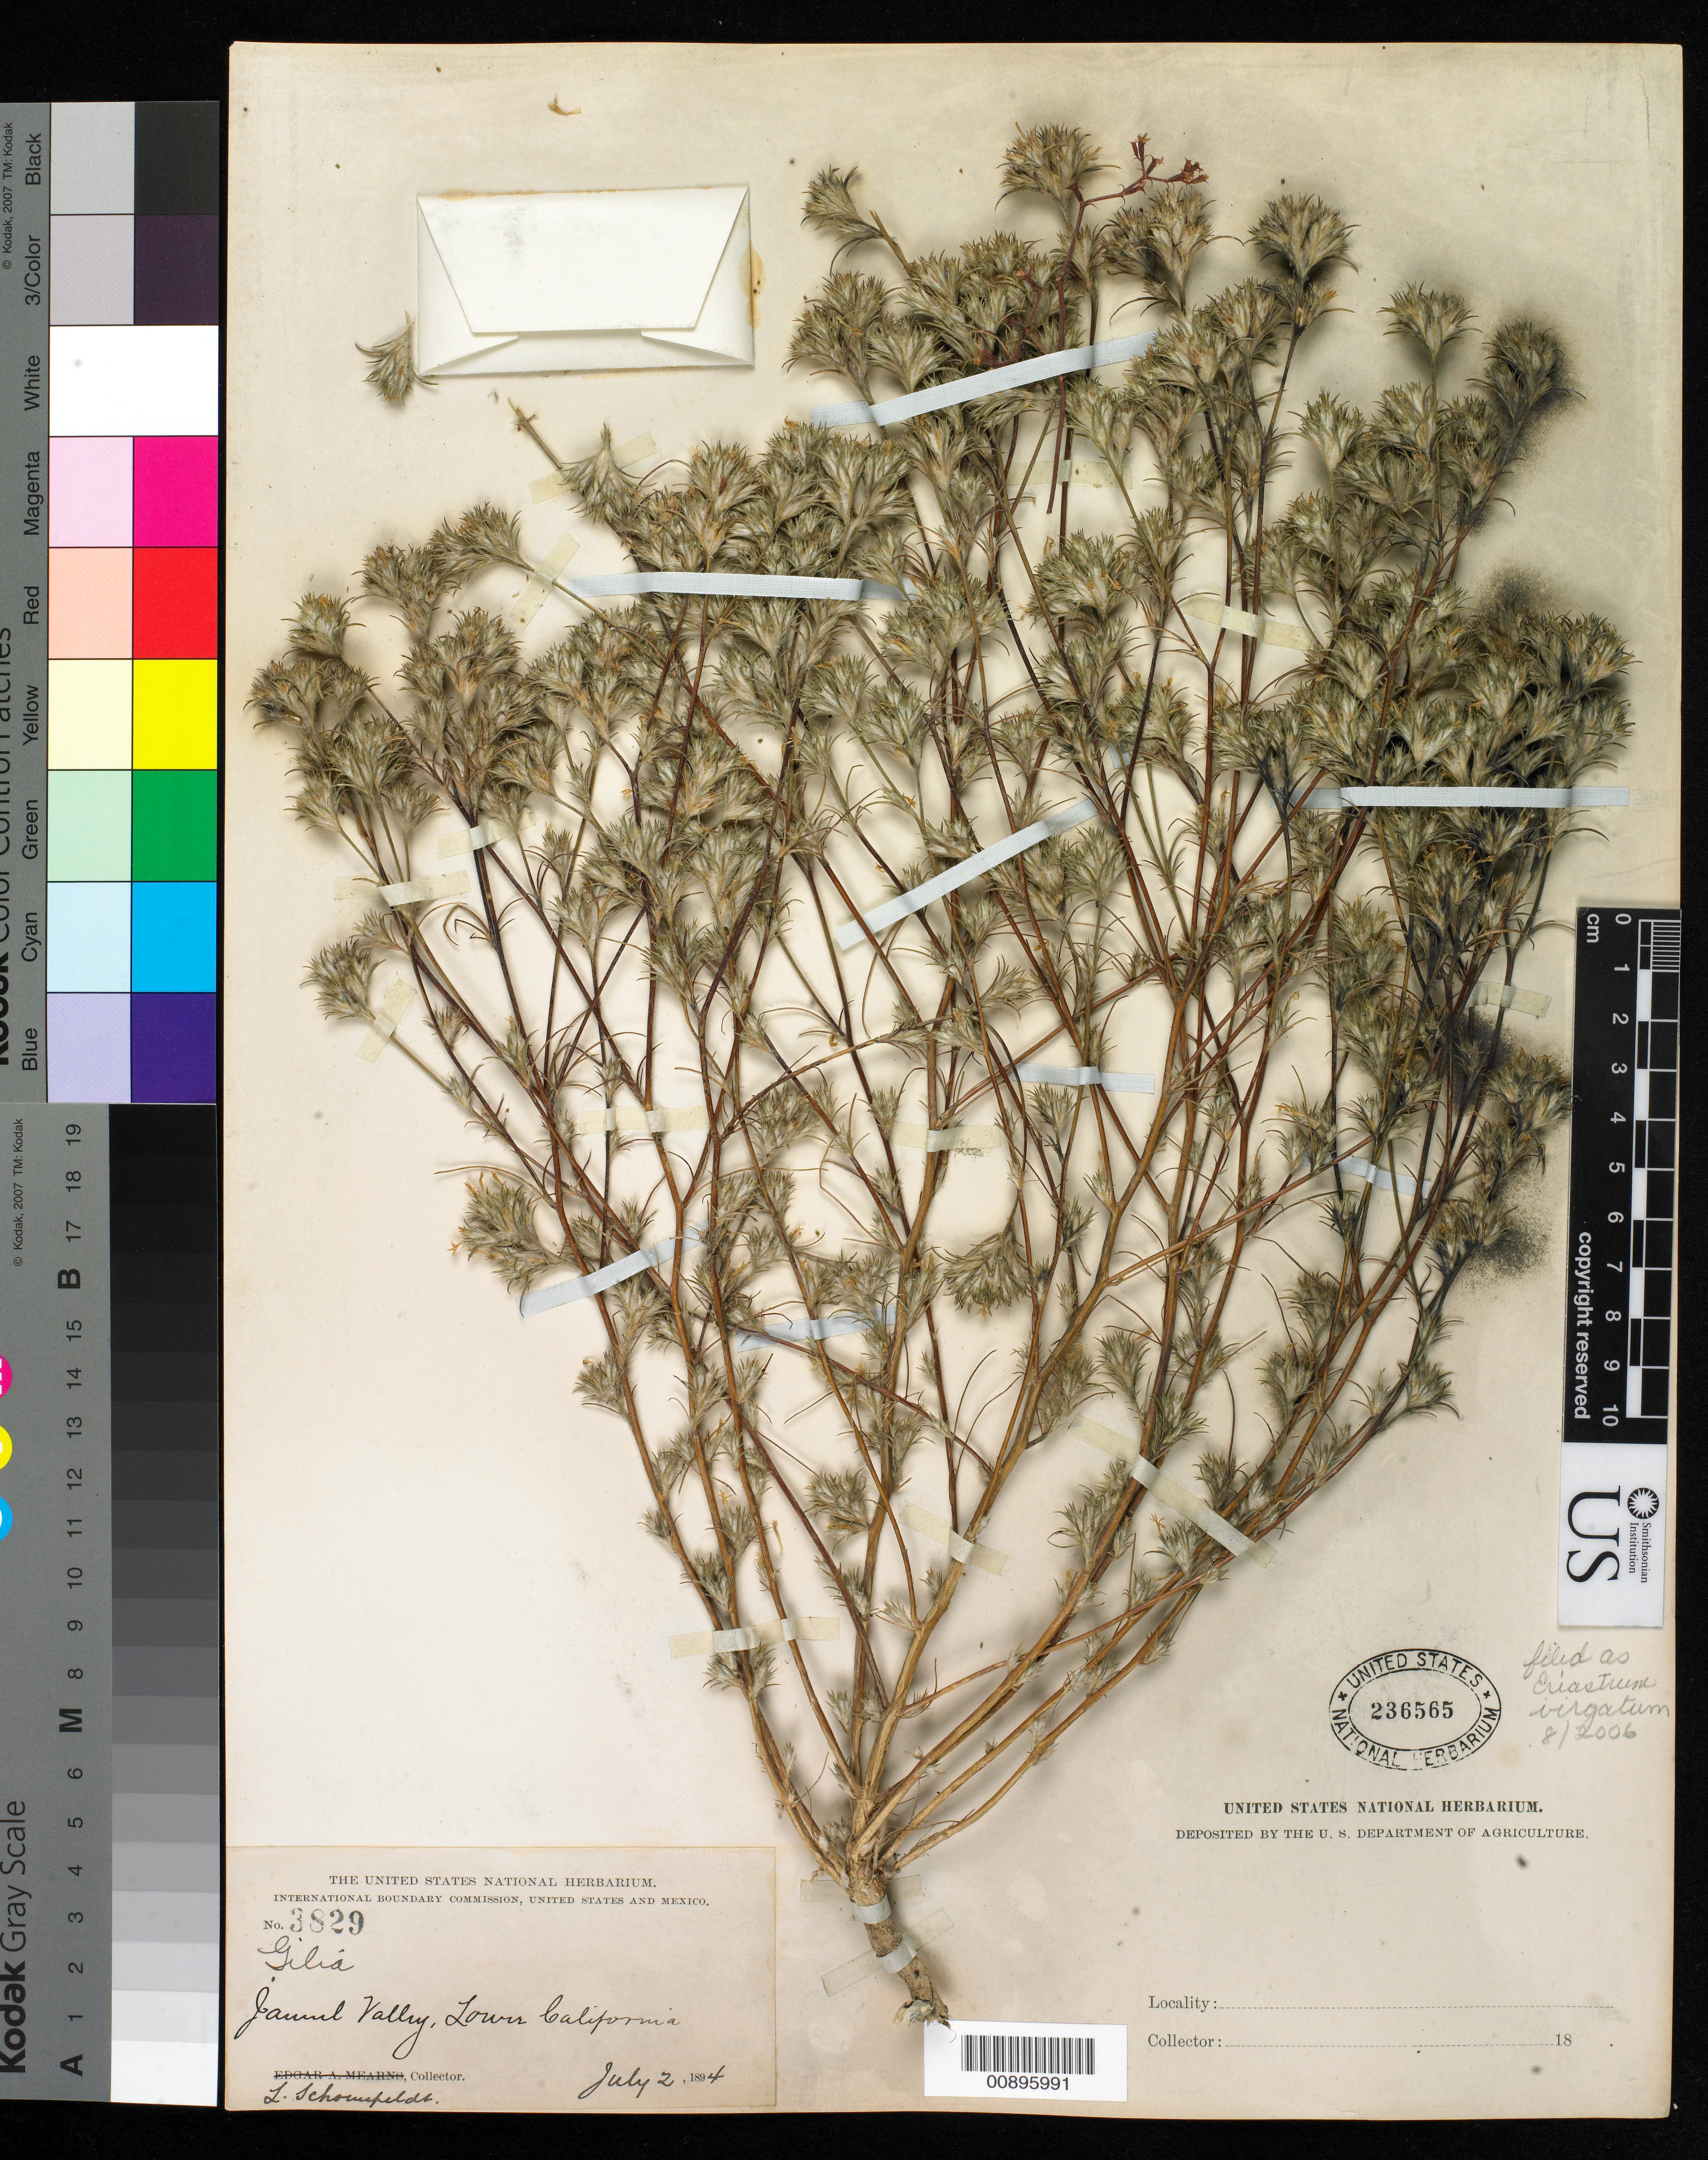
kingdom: Plantae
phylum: Tracheophyta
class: Magnoliopsida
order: Ericales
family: Polemoniaceae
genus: Eriastrum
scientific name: Eriastrum virgatum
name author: (Benth.) H. Mason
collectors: L. Schoenfeldt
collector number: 3829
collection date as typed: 02 Jul 1894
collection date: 1894-07-02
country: Mexico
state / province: Baja California Norte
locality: Jamul Valley, Baja California.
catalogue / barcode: US 236565